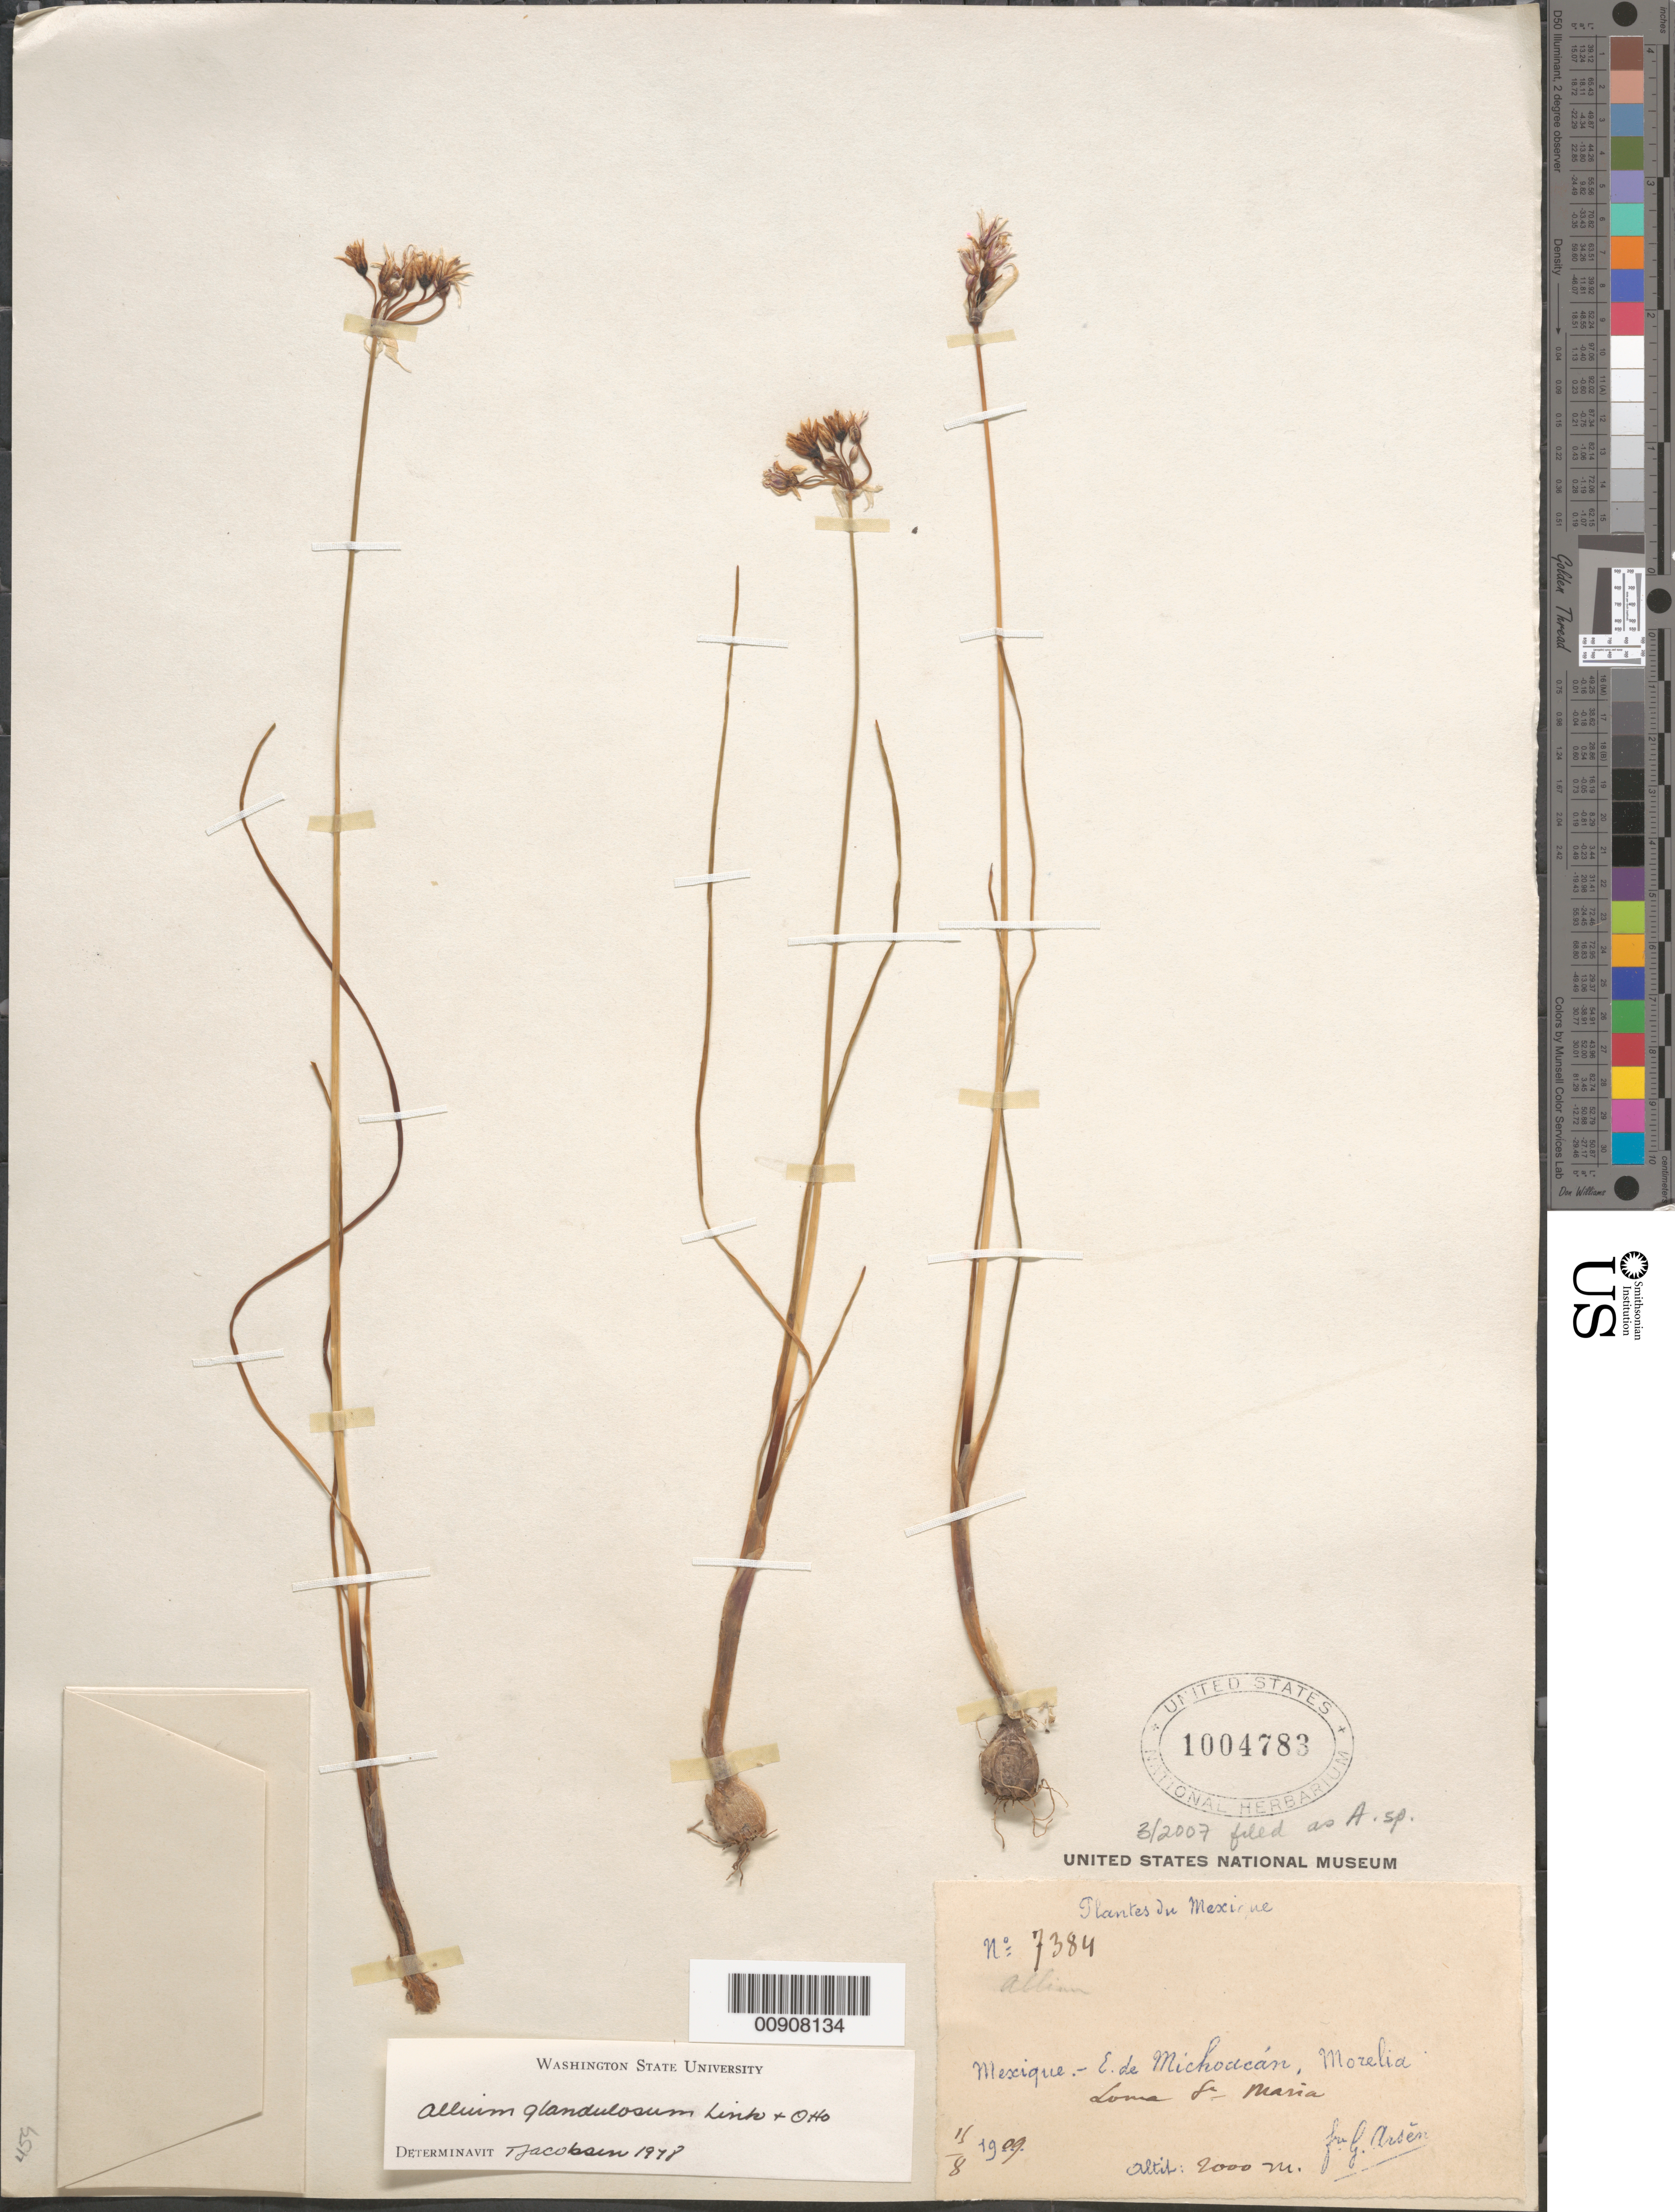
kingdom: Plantae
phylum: Tracheophyta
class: Liliopsida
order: Asparagales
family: Amaryllidaceae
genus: Allium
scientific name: Allium sp.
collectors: Bro. G. Arsène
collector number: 7384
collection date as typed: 15 Aug 1909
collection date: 1909-08-15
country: Mexico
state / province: Michoacán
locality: E. de Michoacán, Morelia, Loma Sta. Maria.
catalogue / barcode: US 1004783